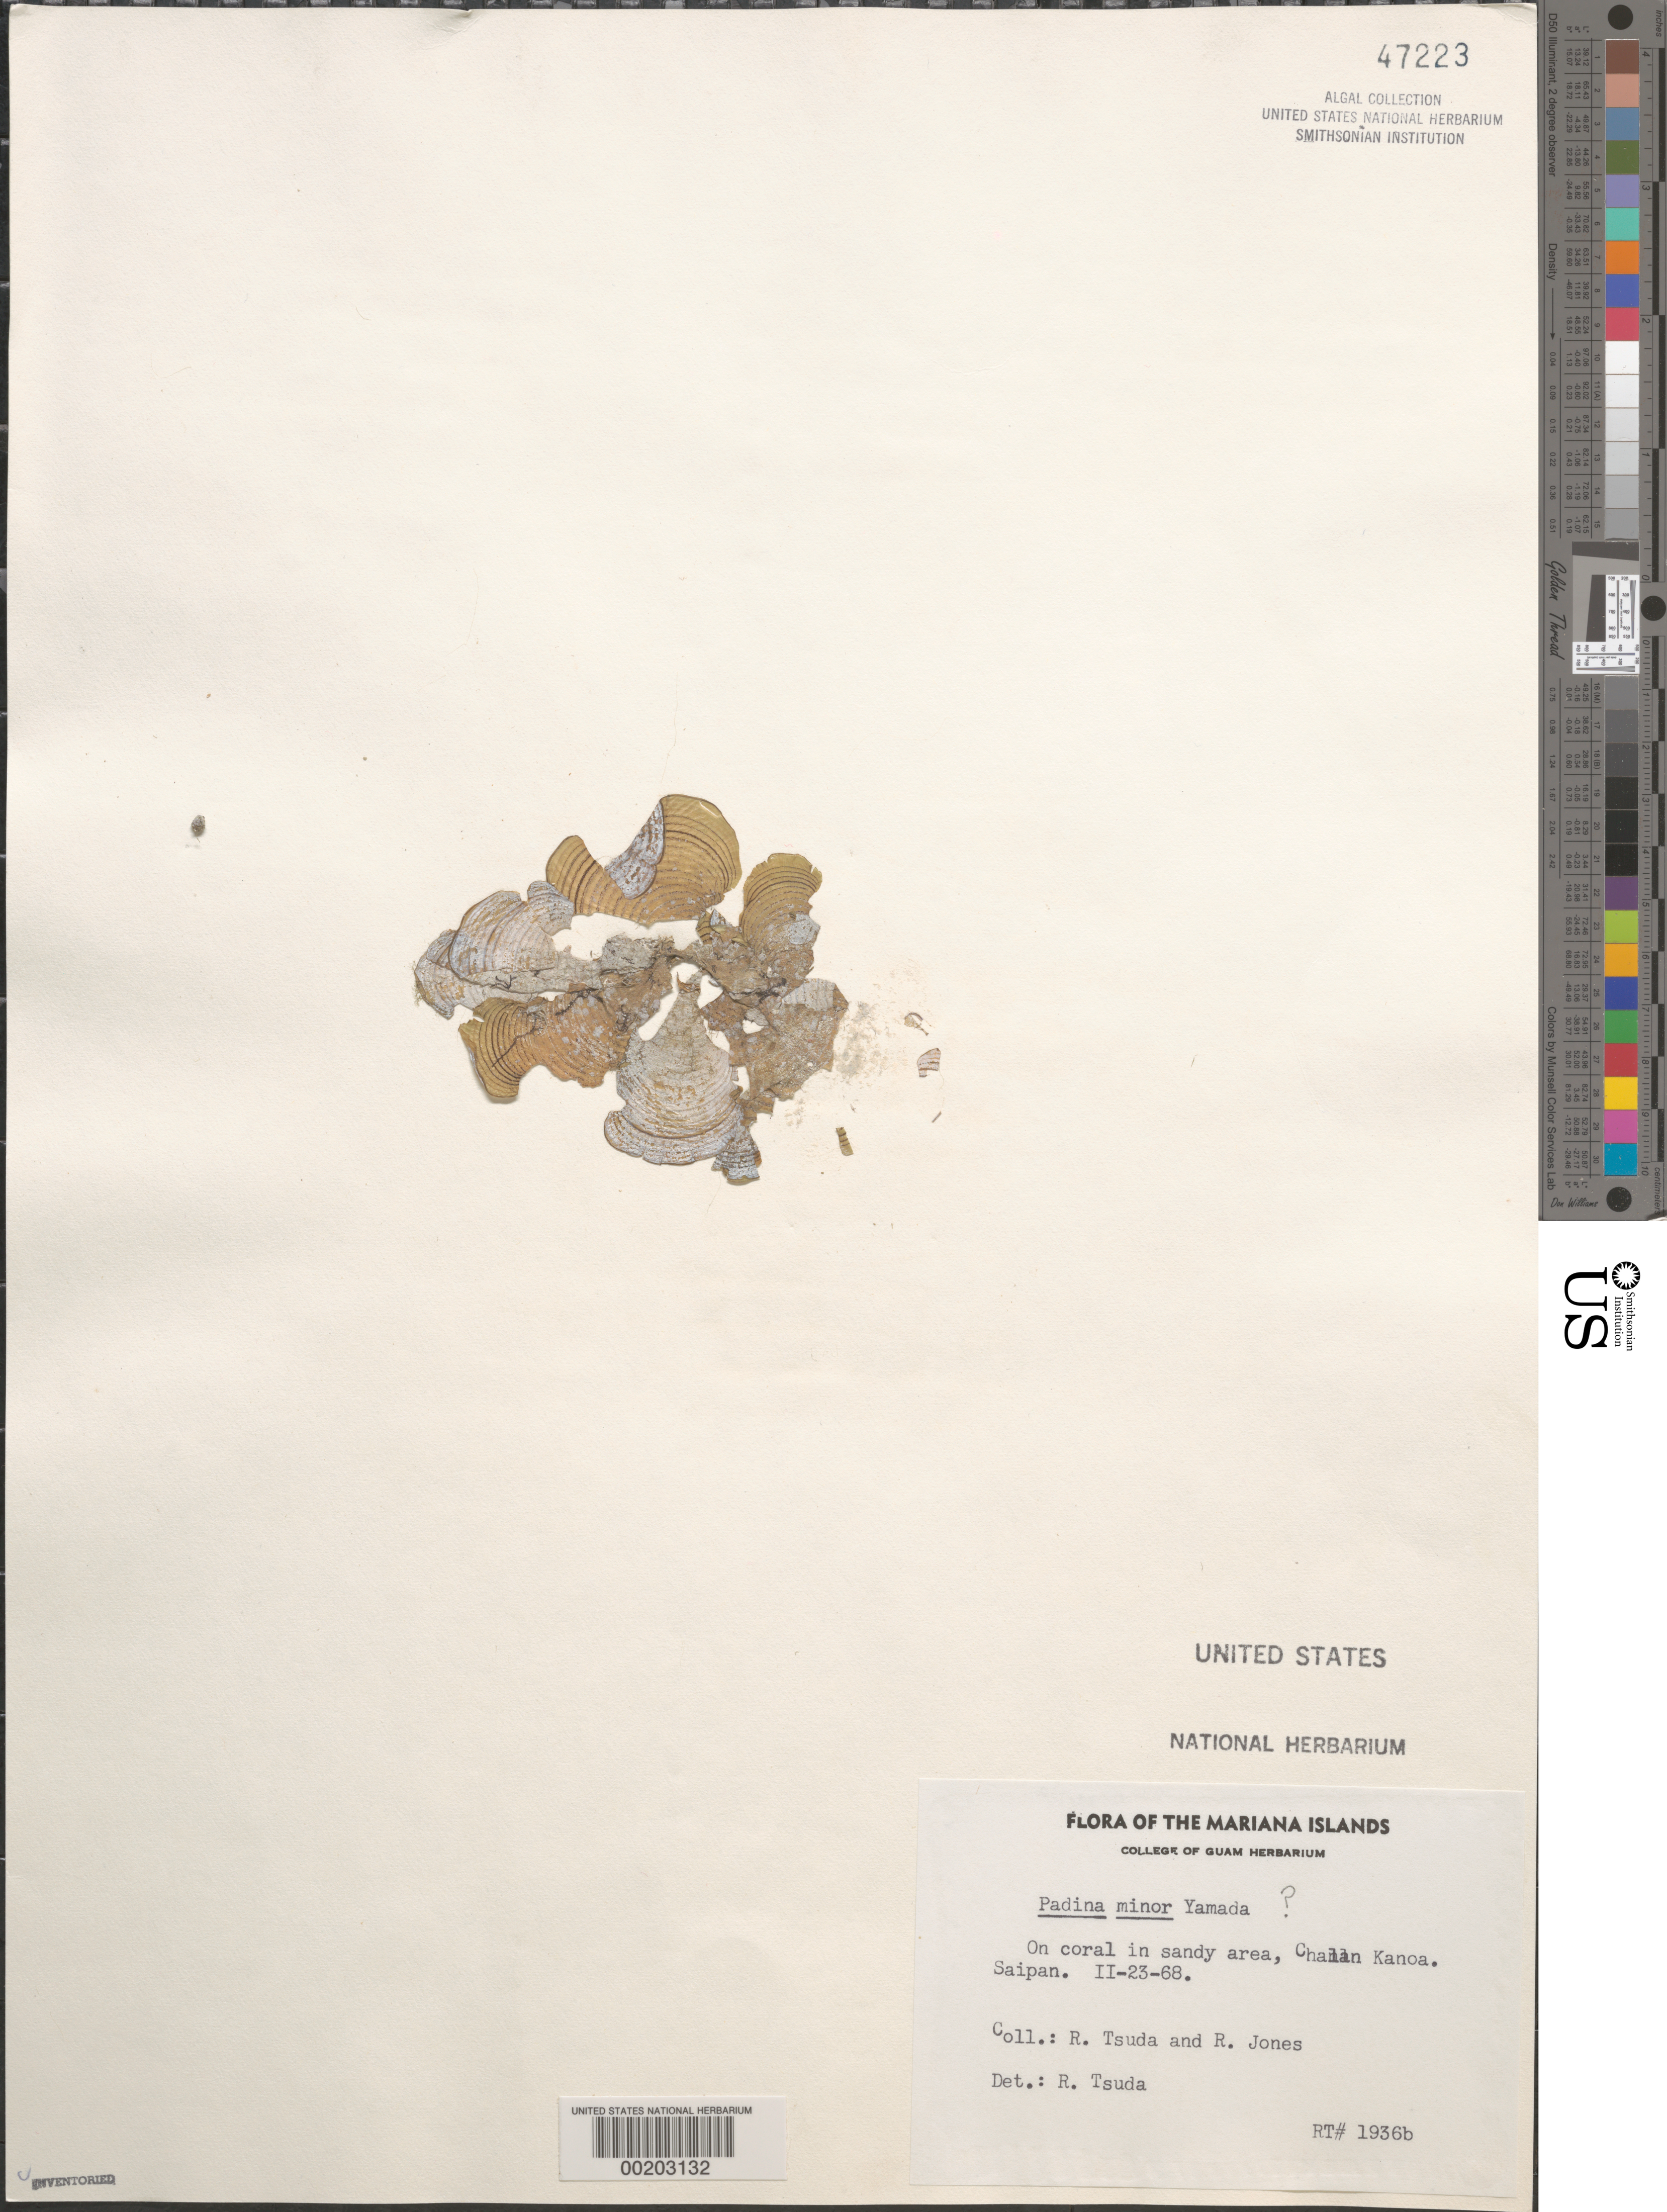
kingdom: Chromista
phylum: Ochrophyta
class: Phaeophyceae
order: Dictyotales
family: Dictyotaceae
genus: Padina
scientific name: Padina minor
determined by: Tsuda, R. T.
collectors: R. Tsuda & R. Jones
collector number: Rt 1936b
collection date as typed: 23 Feb 1968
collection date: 1968-02-23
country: Northern Mariana Islands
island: Saipan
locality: Chalan Kanoa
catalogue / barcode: US 47223